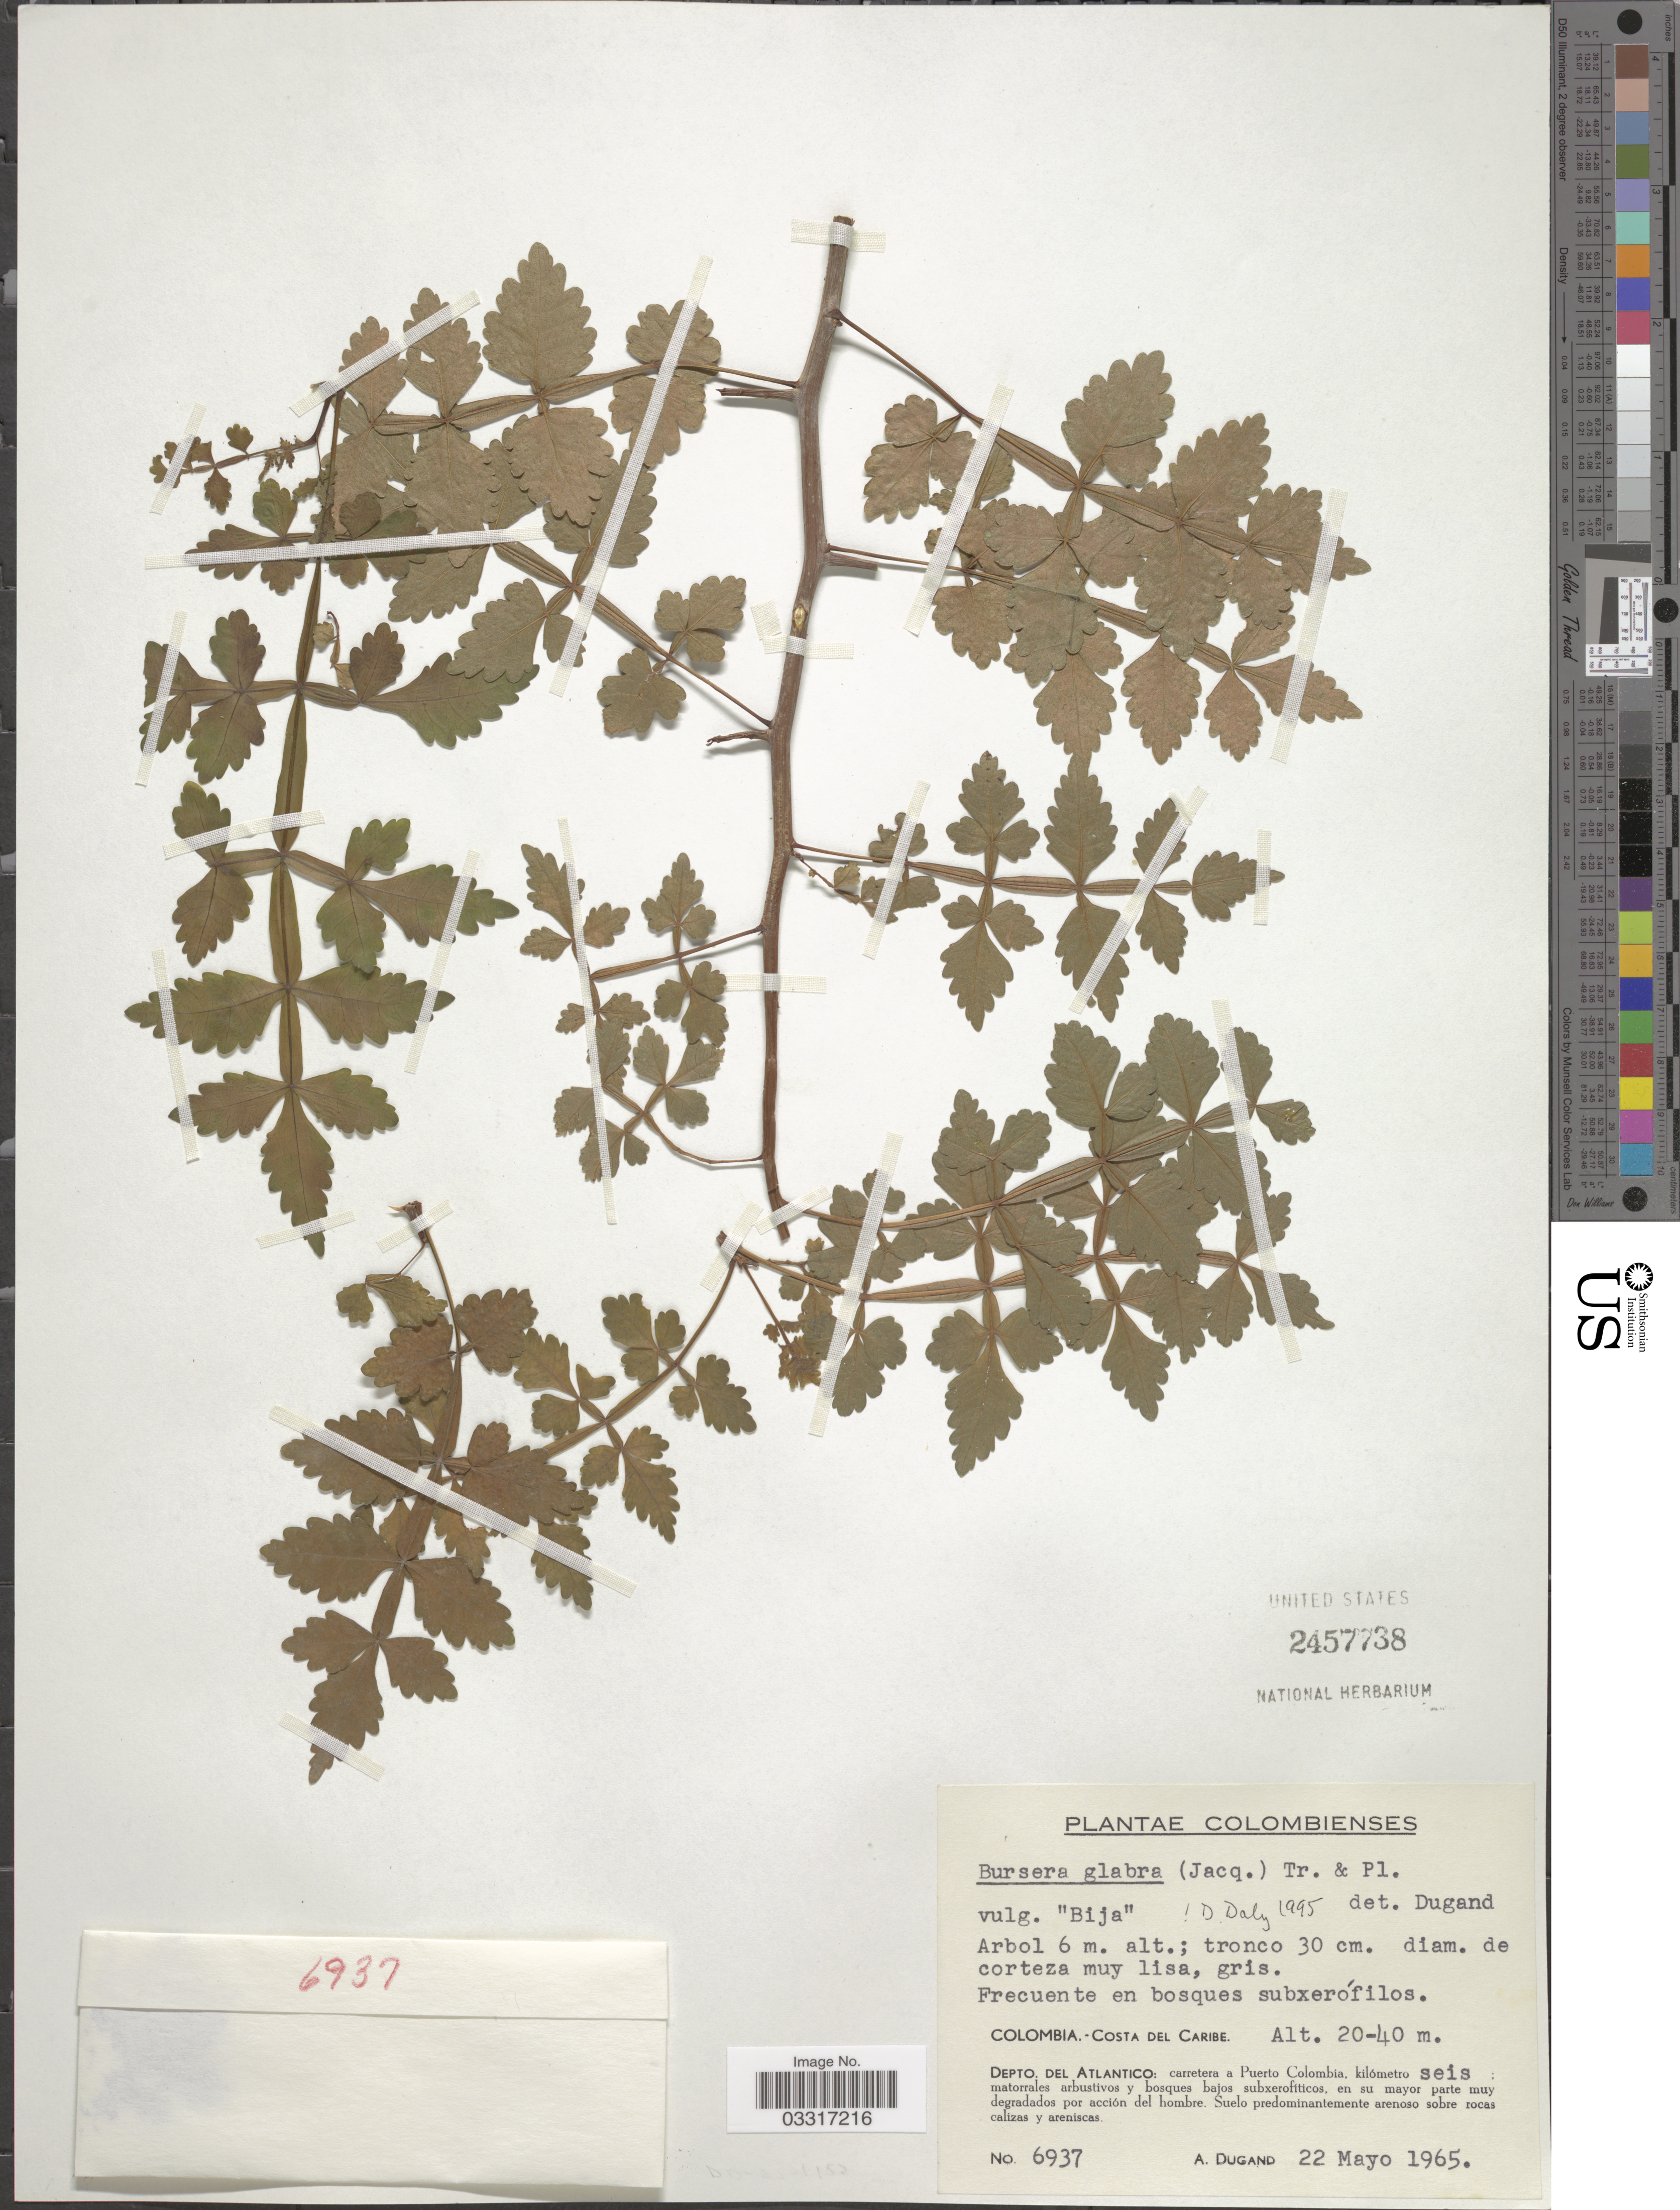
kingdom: Plantae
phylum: Tracheophyta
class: Magnoliopsida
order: Sapindales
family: Burseraceae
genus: Bursera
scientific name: Bursera glabra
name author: (Jacq.) Triana & Planch.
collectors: A. Dugand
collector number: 6937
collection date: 1965-05-22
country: Colombia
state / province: Atlántico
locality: Costa del Caribe. Depto. del Atlantico: carretera a Puerto Colombia, kilómetro seis.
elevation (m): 20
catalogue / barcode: US 2457738